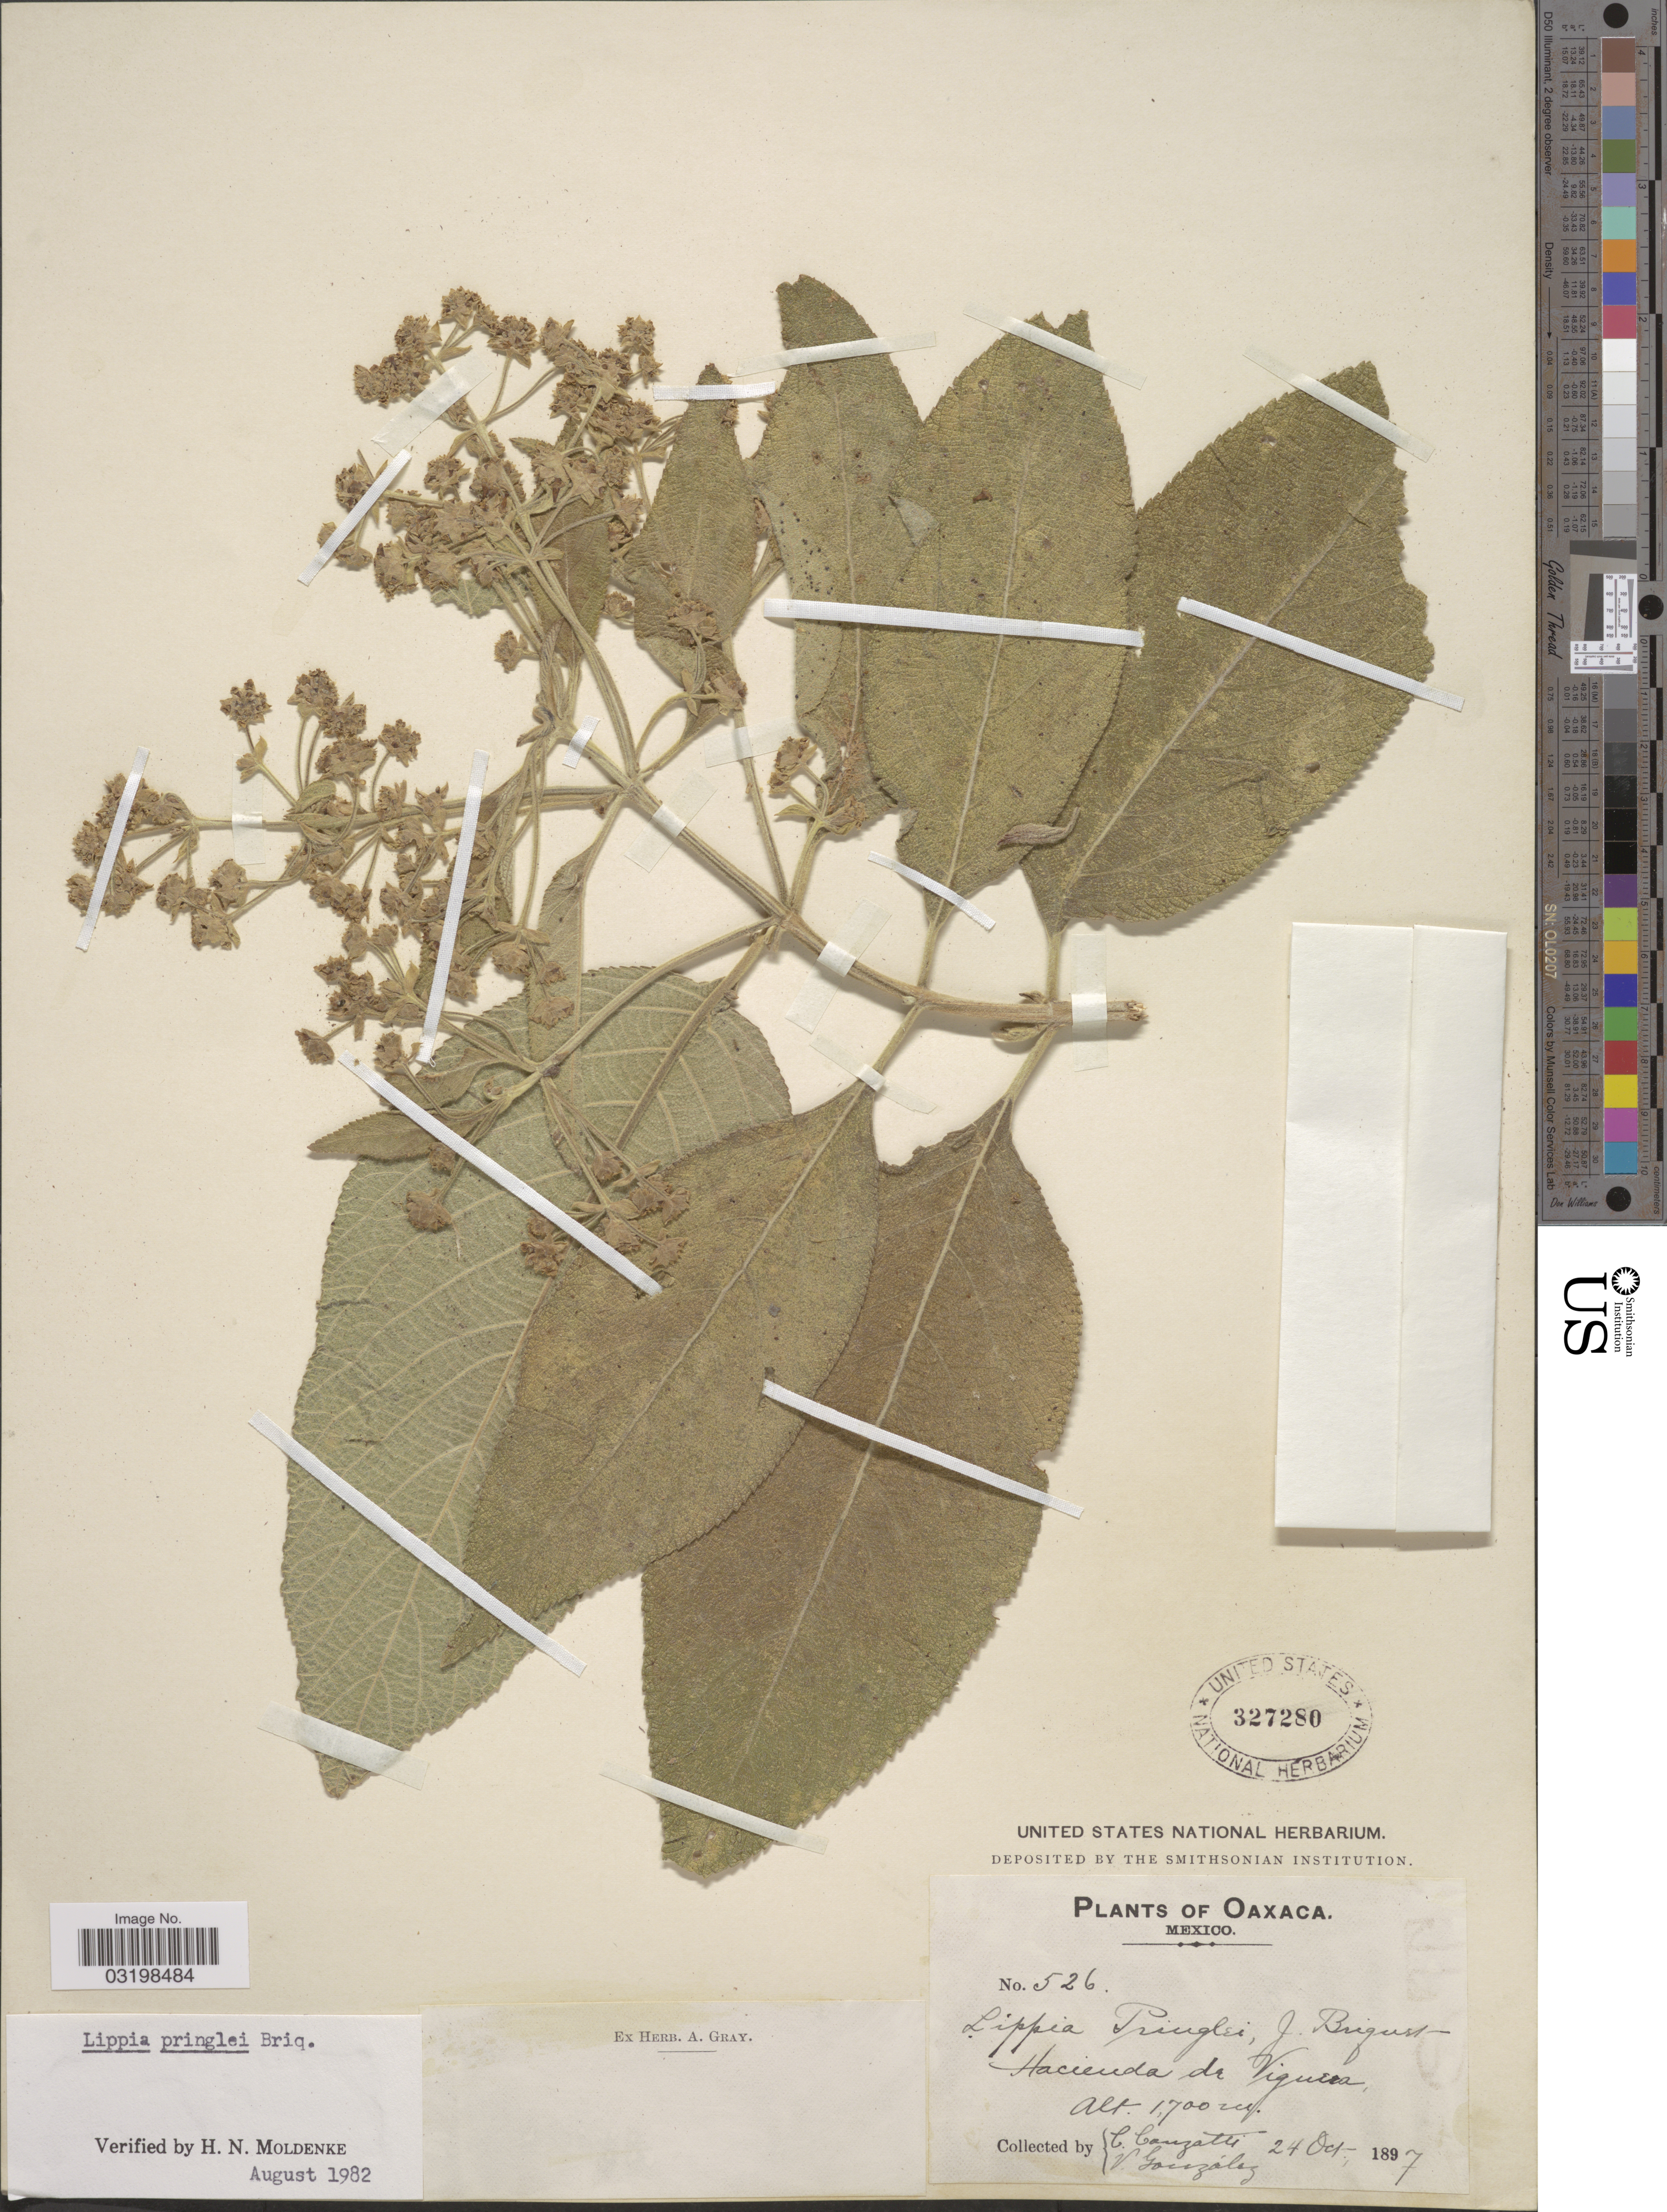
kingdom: Plantae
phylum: Tracheophyta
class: Magnoliopsida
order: Lamiales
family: Verbenaceae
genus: Lippia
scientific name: Lippia umbellata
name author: Cav.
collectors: C. Conzatti & V. González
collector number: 526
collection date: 1897-10-24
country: Mexico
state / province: Oaxaca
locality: Hacienda de Viguera.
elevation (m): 1700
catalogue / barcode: US 327280